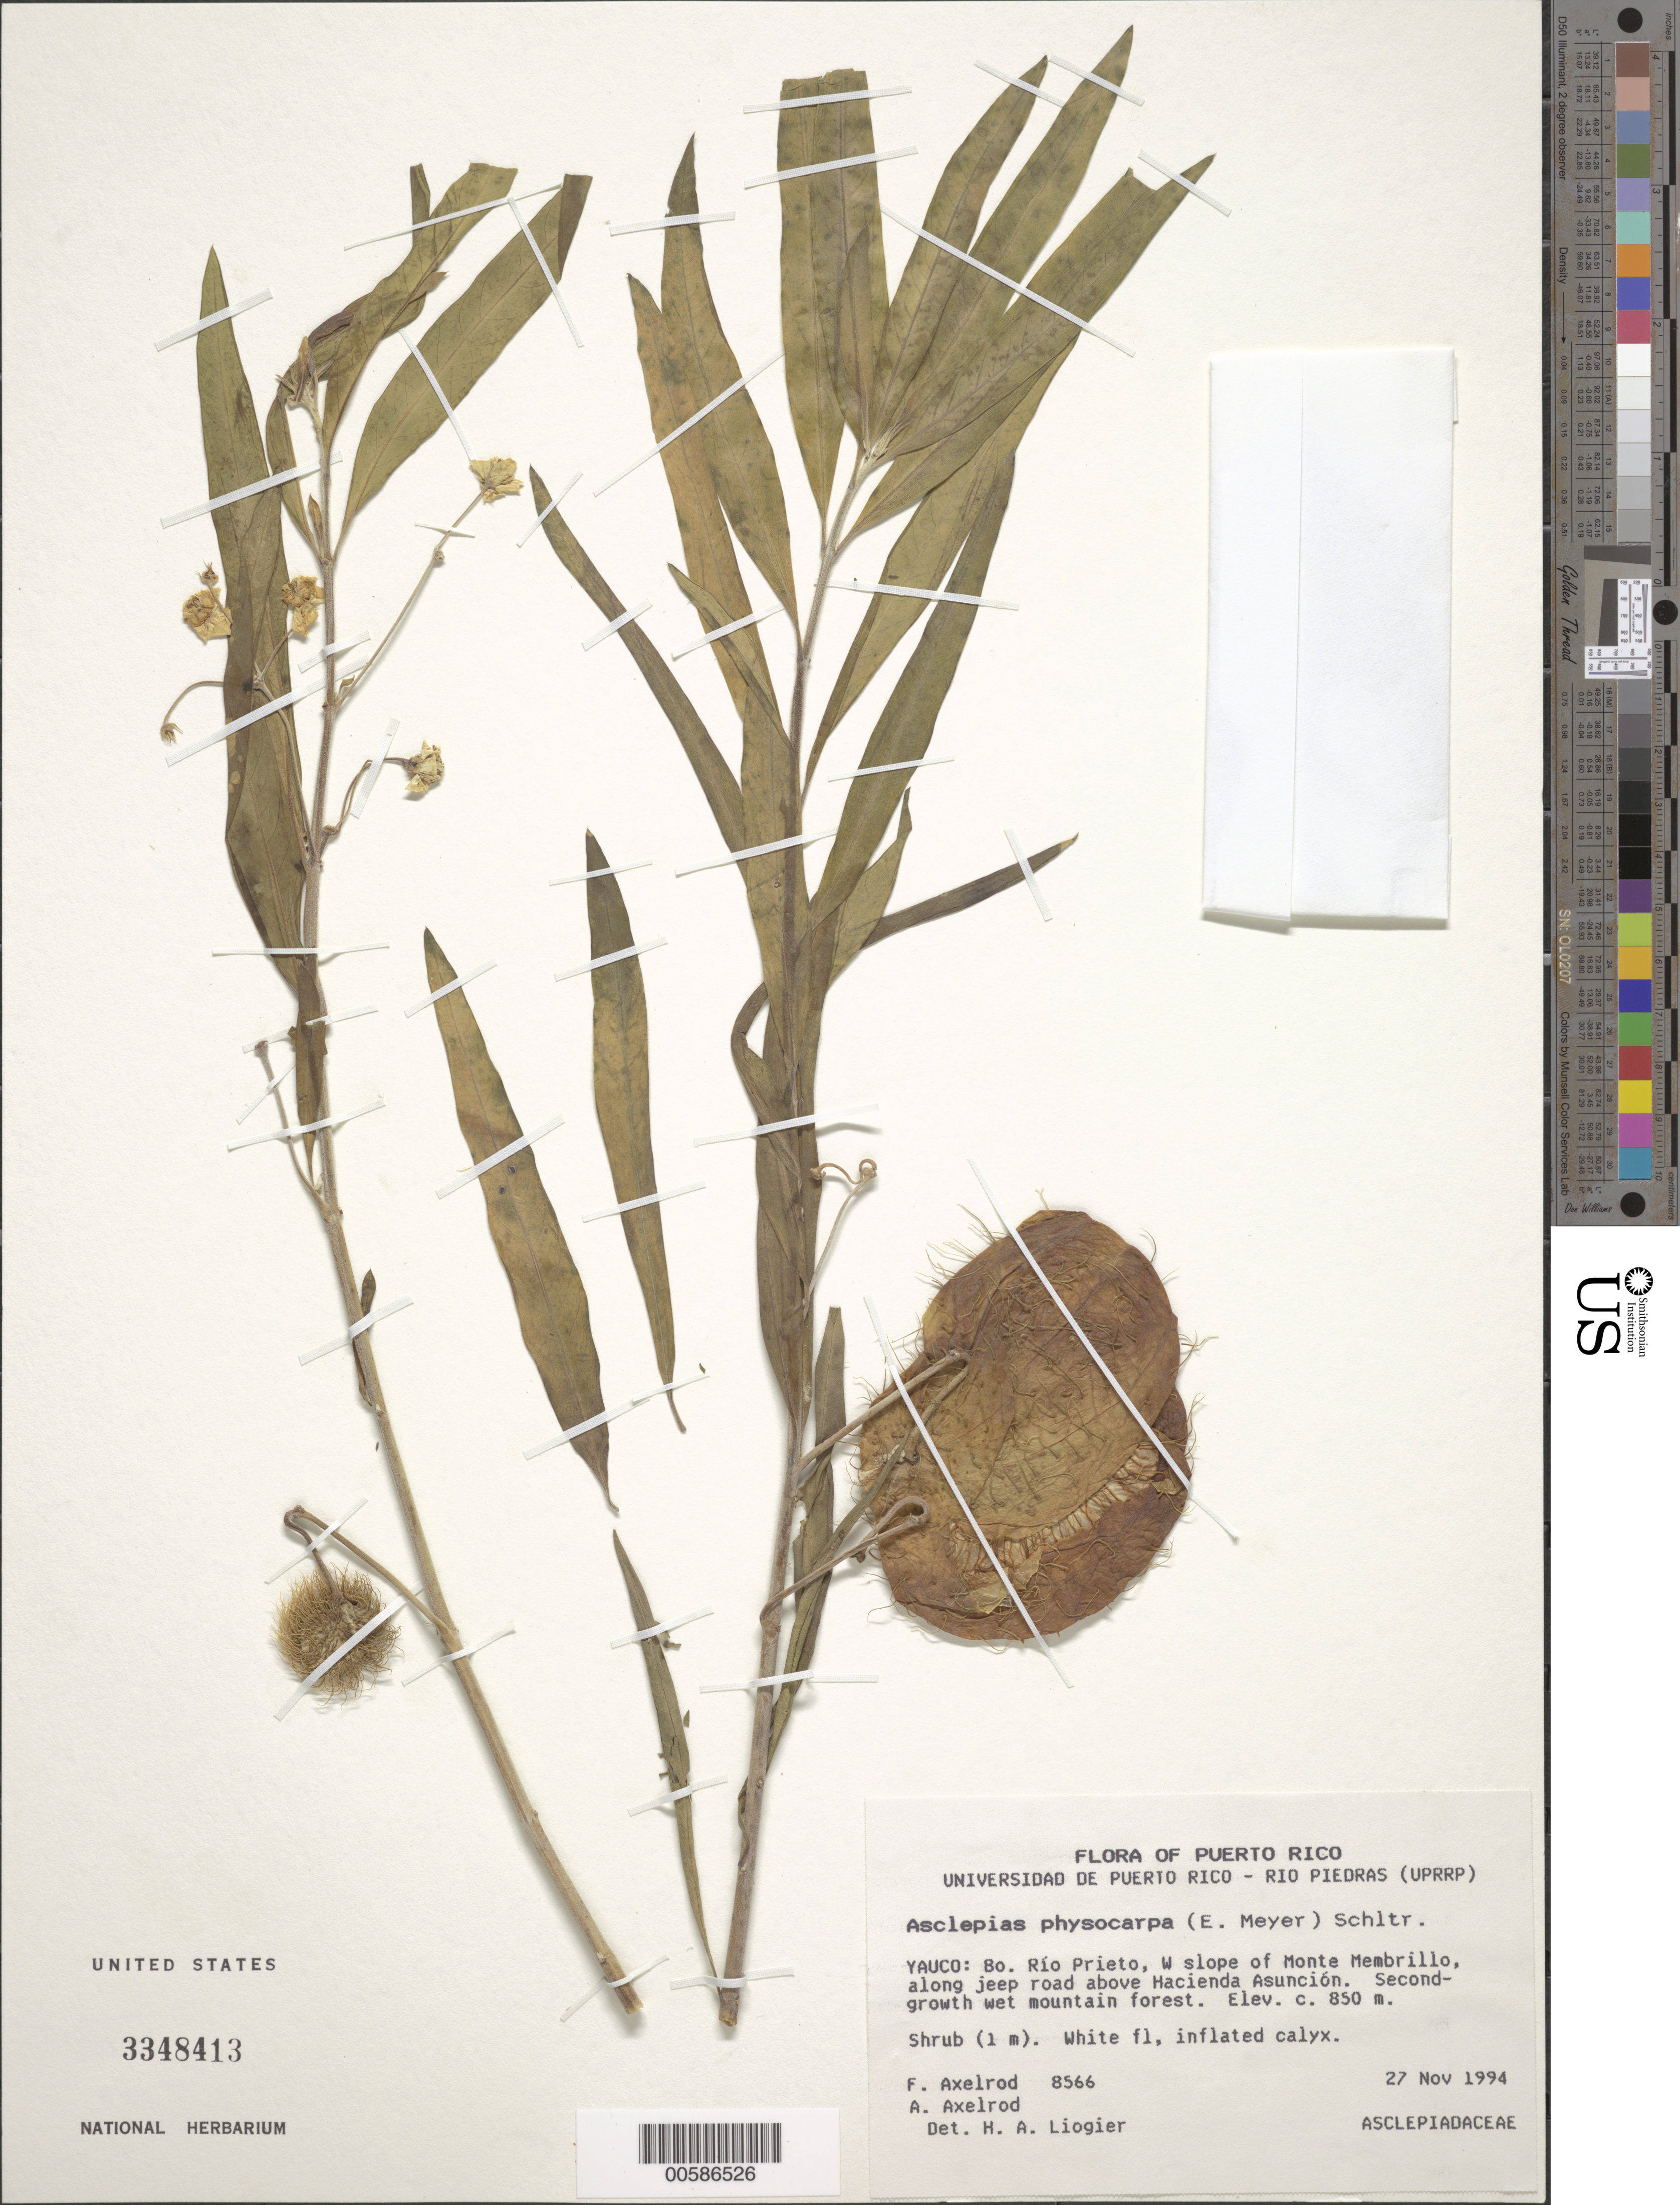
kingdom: Plantae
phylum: Tracheophyta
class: Magnoliopsida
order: Gentianales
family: Apocynaceae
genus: Asclepias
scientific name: Asclepias physocarpa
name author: (E. Mey.) Schltr.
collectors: F. S. Axelrod & A. Axelrod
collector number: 8566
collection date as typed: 27 Nov 1994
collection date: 1994-11-27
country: Puerto Rico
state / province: Yauco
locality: Yauco: Bo. Río Prieto, W slope of Monte Membrillo, along jeep road above Hacienda Asuncíon.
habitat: Second-growth wet mountain forest.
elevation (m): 850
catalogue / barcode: US 3348413